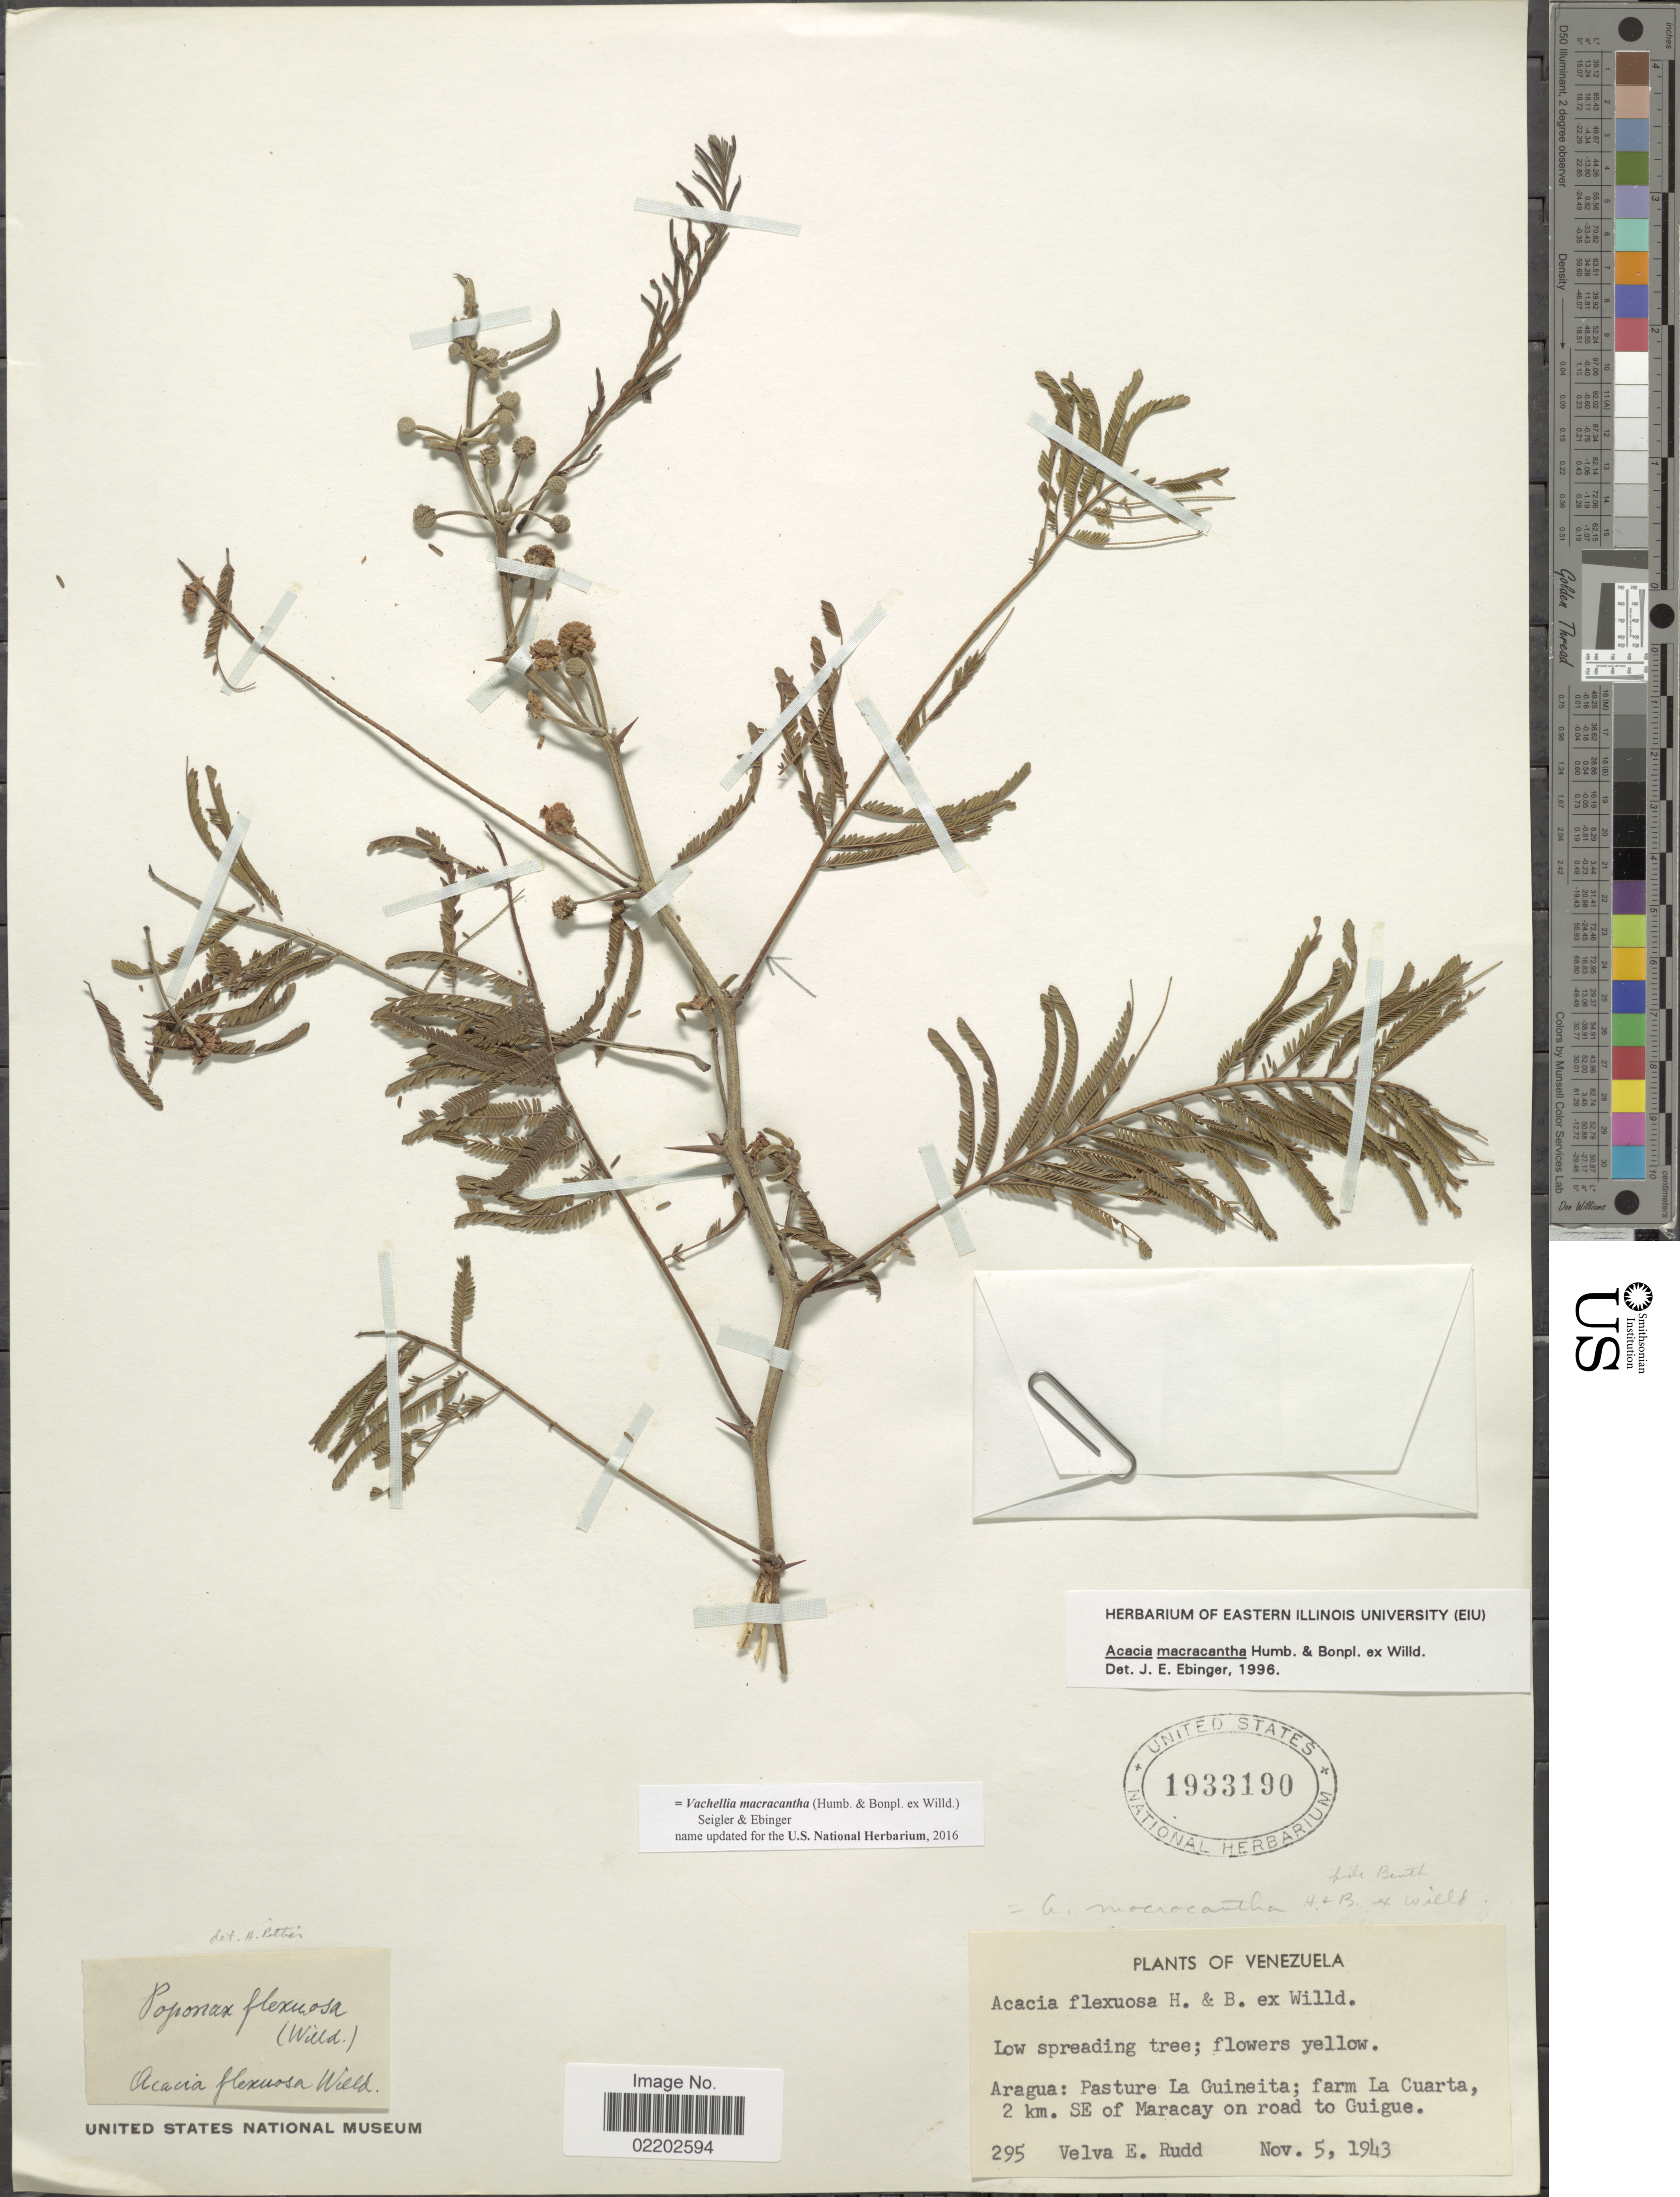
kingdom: Plantae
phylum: Tracheophyta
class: Magnoliopsida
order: Fabales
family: Fabaceae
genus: Vachellia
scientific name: Vachellia macracantha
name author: (Humb. & Bonpl. ex Willd.) Seigler & Ebinger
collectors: V. E. Rudd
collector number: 295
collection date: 1943-11-05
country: Venezuela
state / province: Aragua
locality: Pasture La Guineita; farm La Cuarta, 2 km. SE of Maracay on road to Guigue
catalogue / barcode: US 1933190